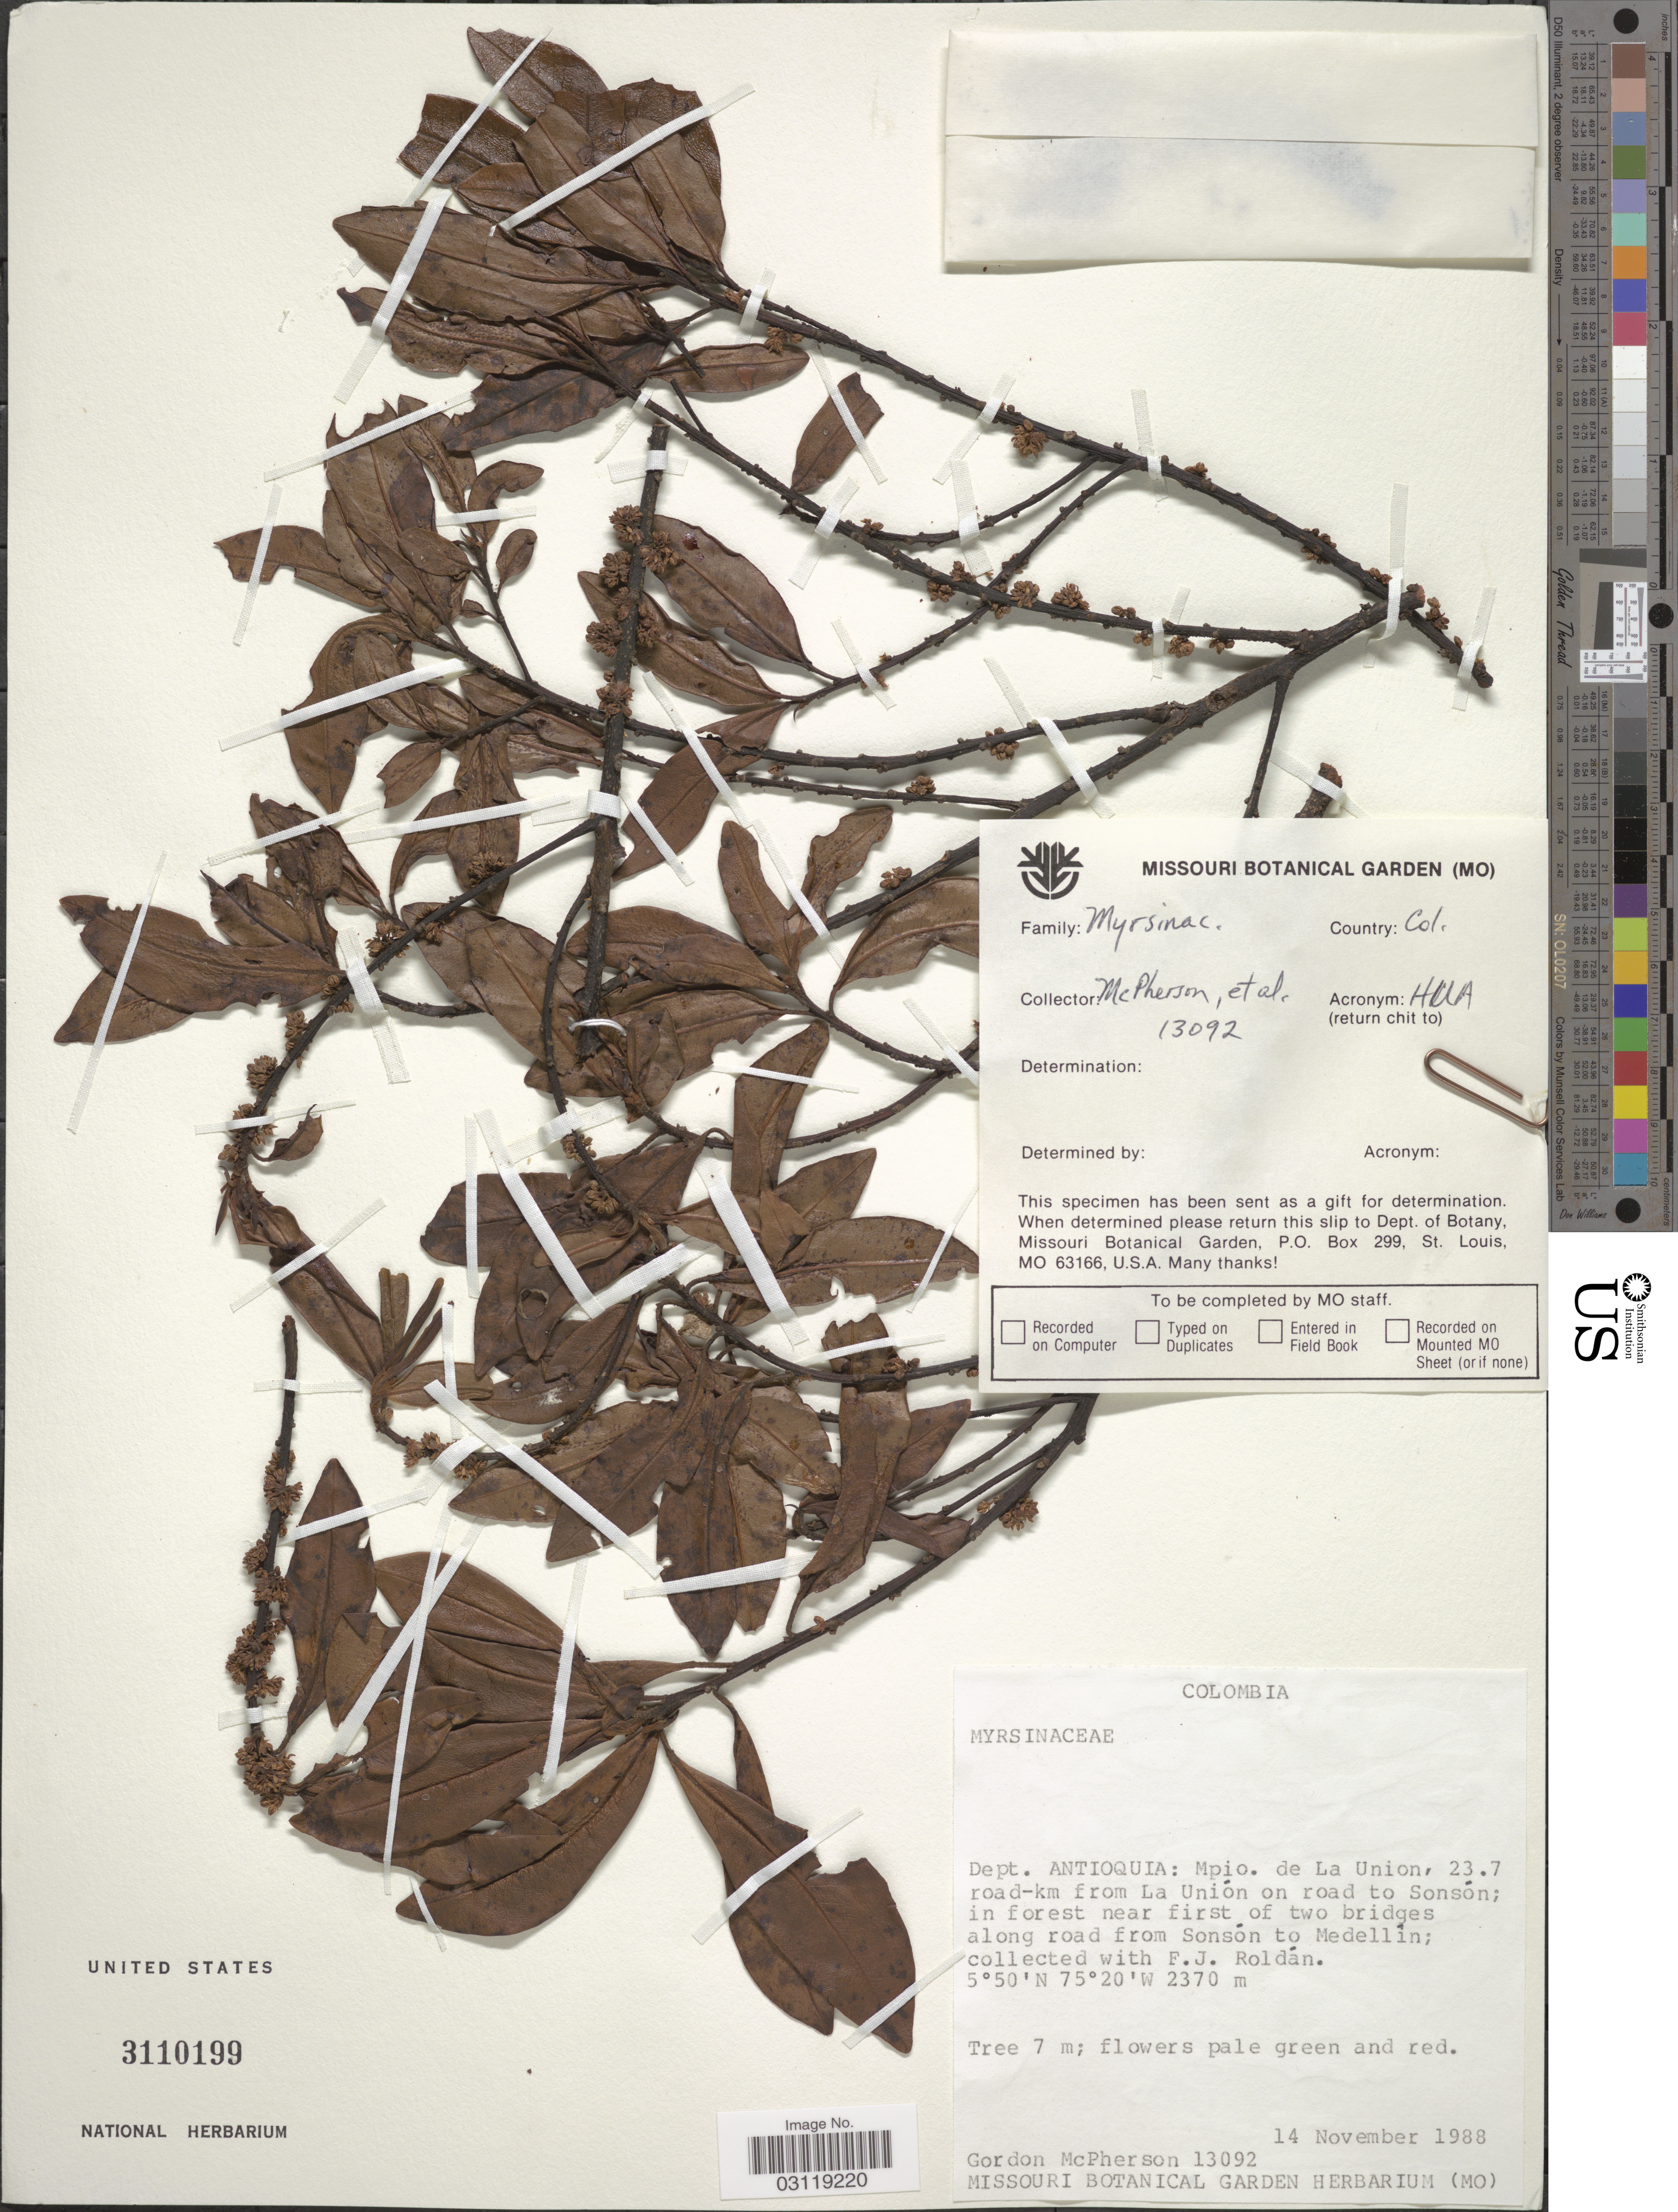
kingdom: Plantae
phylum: Tracheophyta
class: Magnoliopsida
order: Ericales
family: Primulaceae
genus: Myrsine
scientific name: Myrsine coriacea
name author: (Sw.) R. Br. ex Roem. & Schult.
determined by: Pipoly, J. J.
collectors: G. D. McPherson & F. J. Roldán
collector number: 13092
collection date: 1988-11-14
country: Colombia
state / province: Antioquia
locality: Dept. Antioquia: Mpio. de La Union, 23.7 road-km from La Unión on road to Sonsón; in forest near first of two bridges along road from Sonsón to Medellín.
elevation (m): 2370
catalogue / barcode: US 3110199